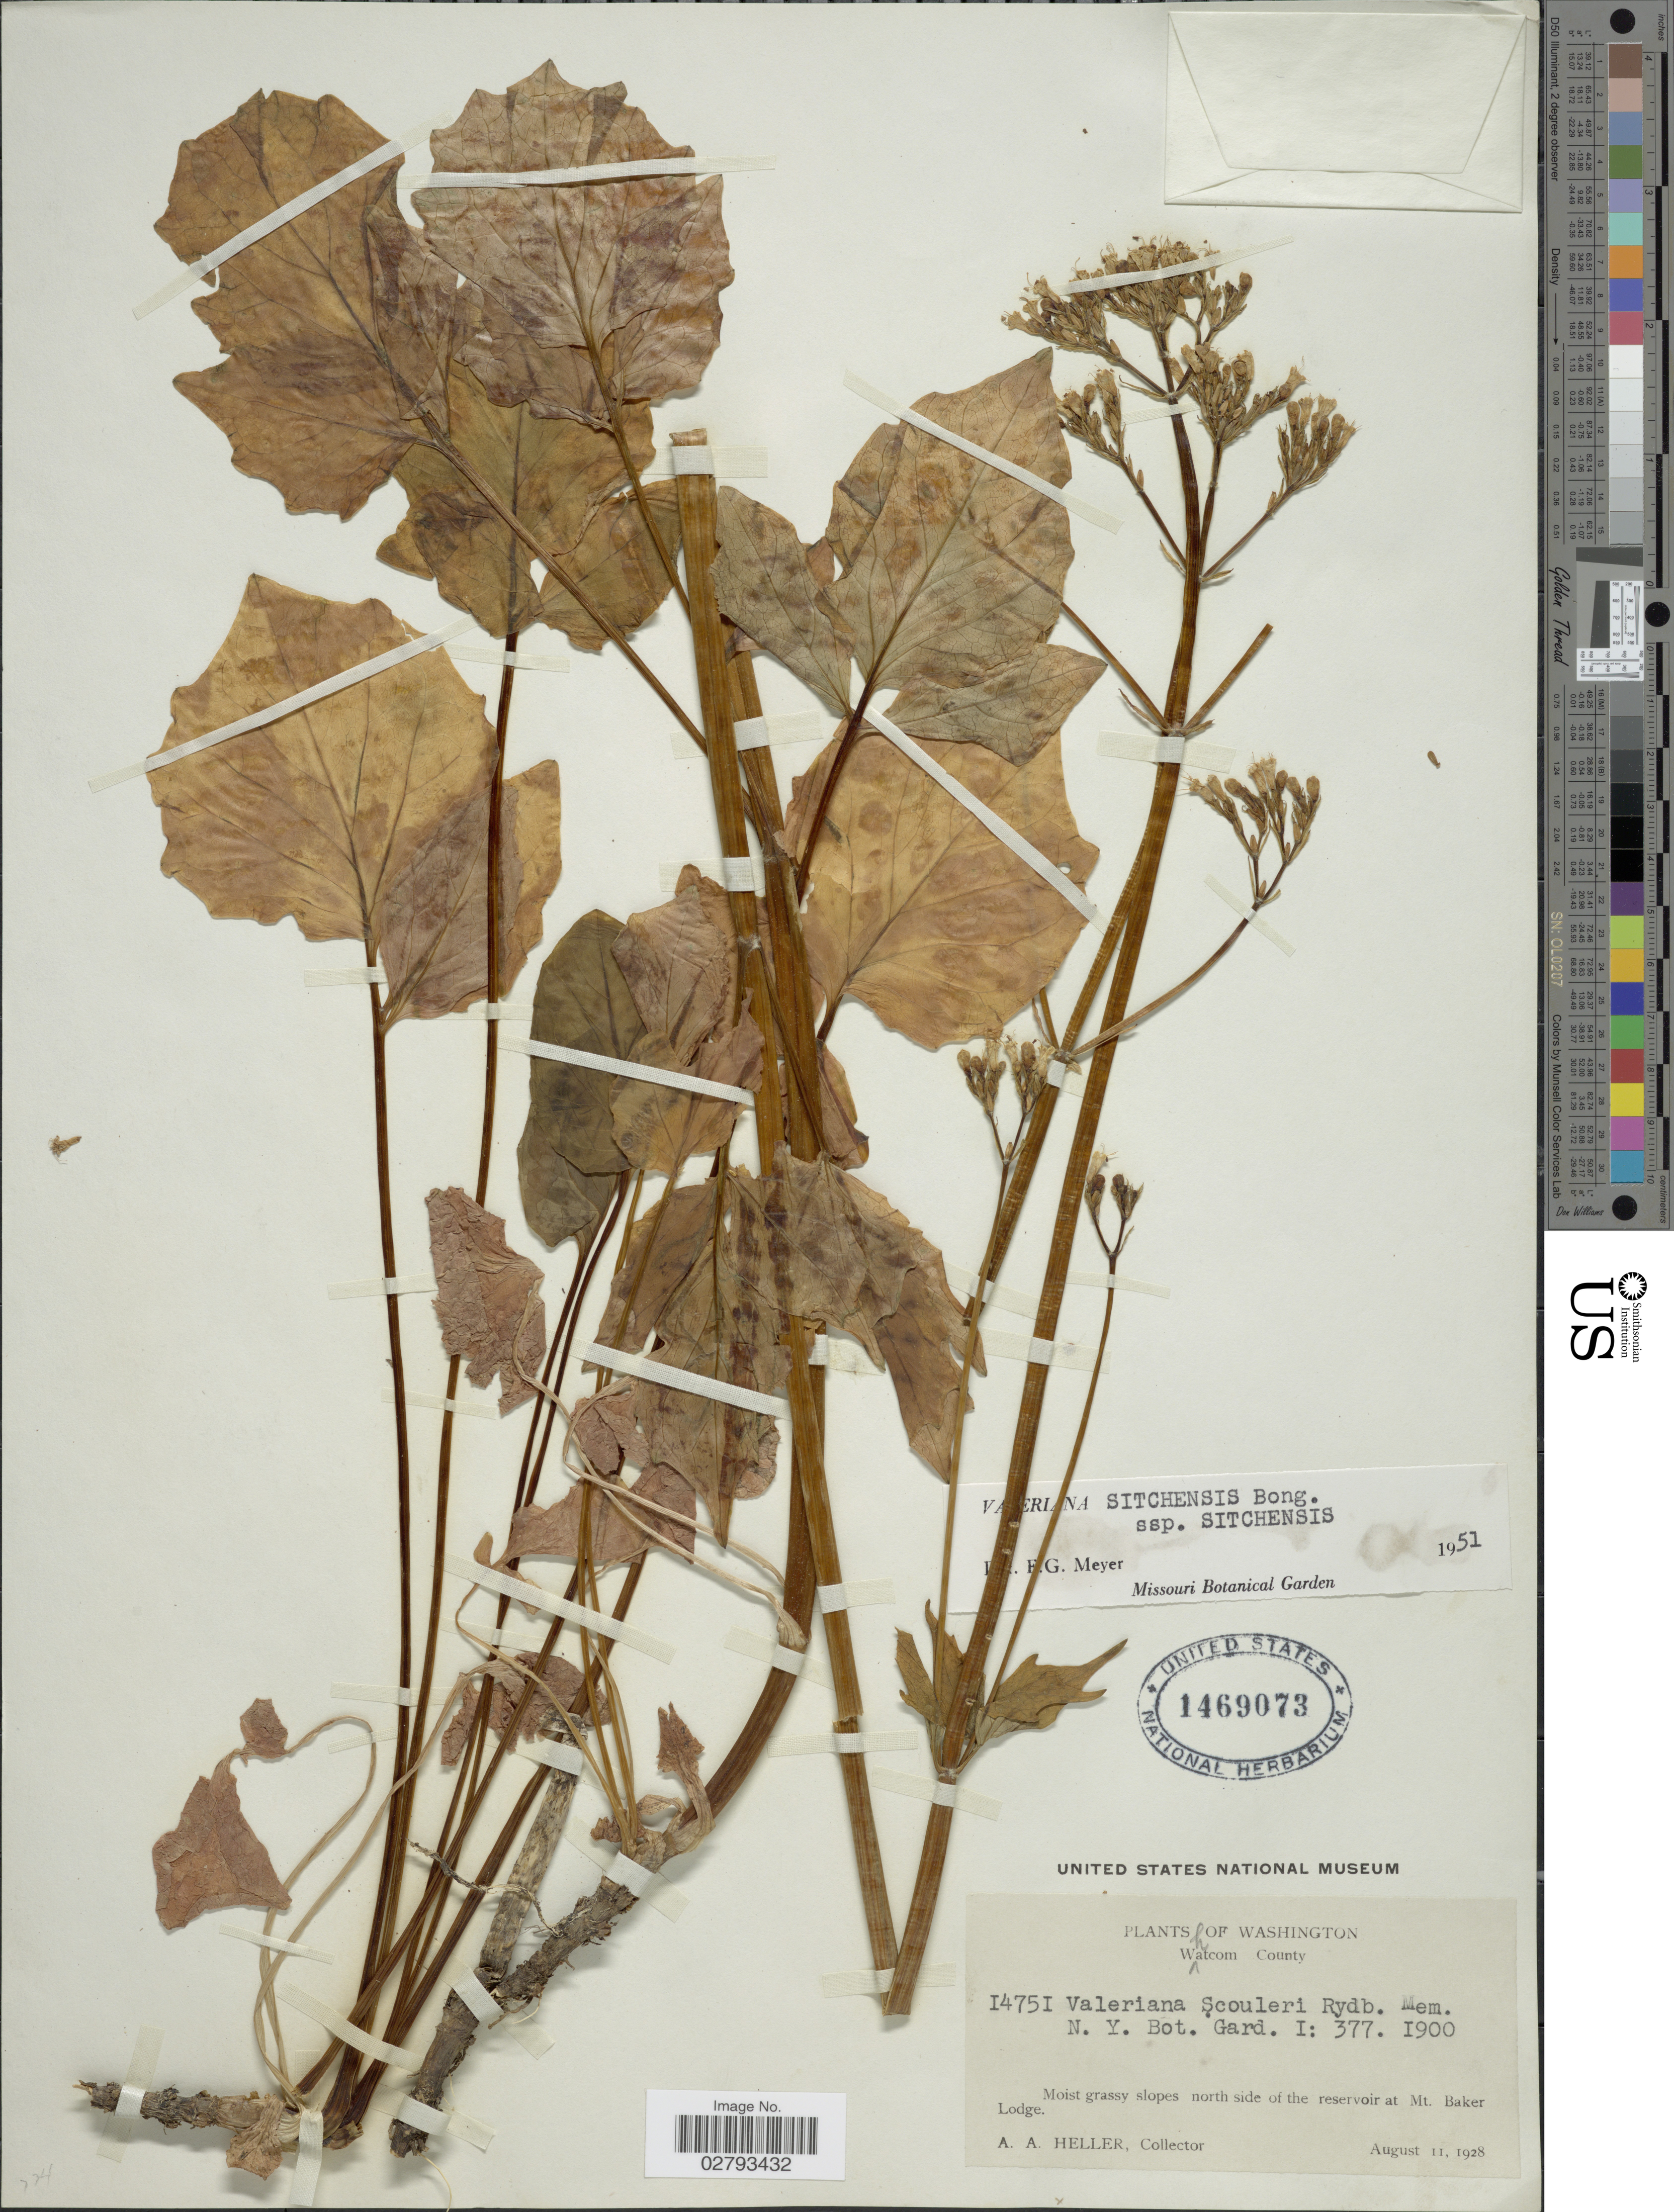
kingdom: Plantae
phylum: Tracheophyta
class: Magnoliopsida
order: Dipsacales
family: Caprifoliaceae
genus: Valeriana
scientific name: Valeriana sitchensis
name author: Bong.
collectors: A. A. Heller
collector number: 14751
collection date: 1928-08-11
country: United States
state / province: Washington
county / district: Whatcom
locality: Whatcom County. North side of the reservoir at Mt. Baker Lodge.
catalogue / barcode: US 1469073